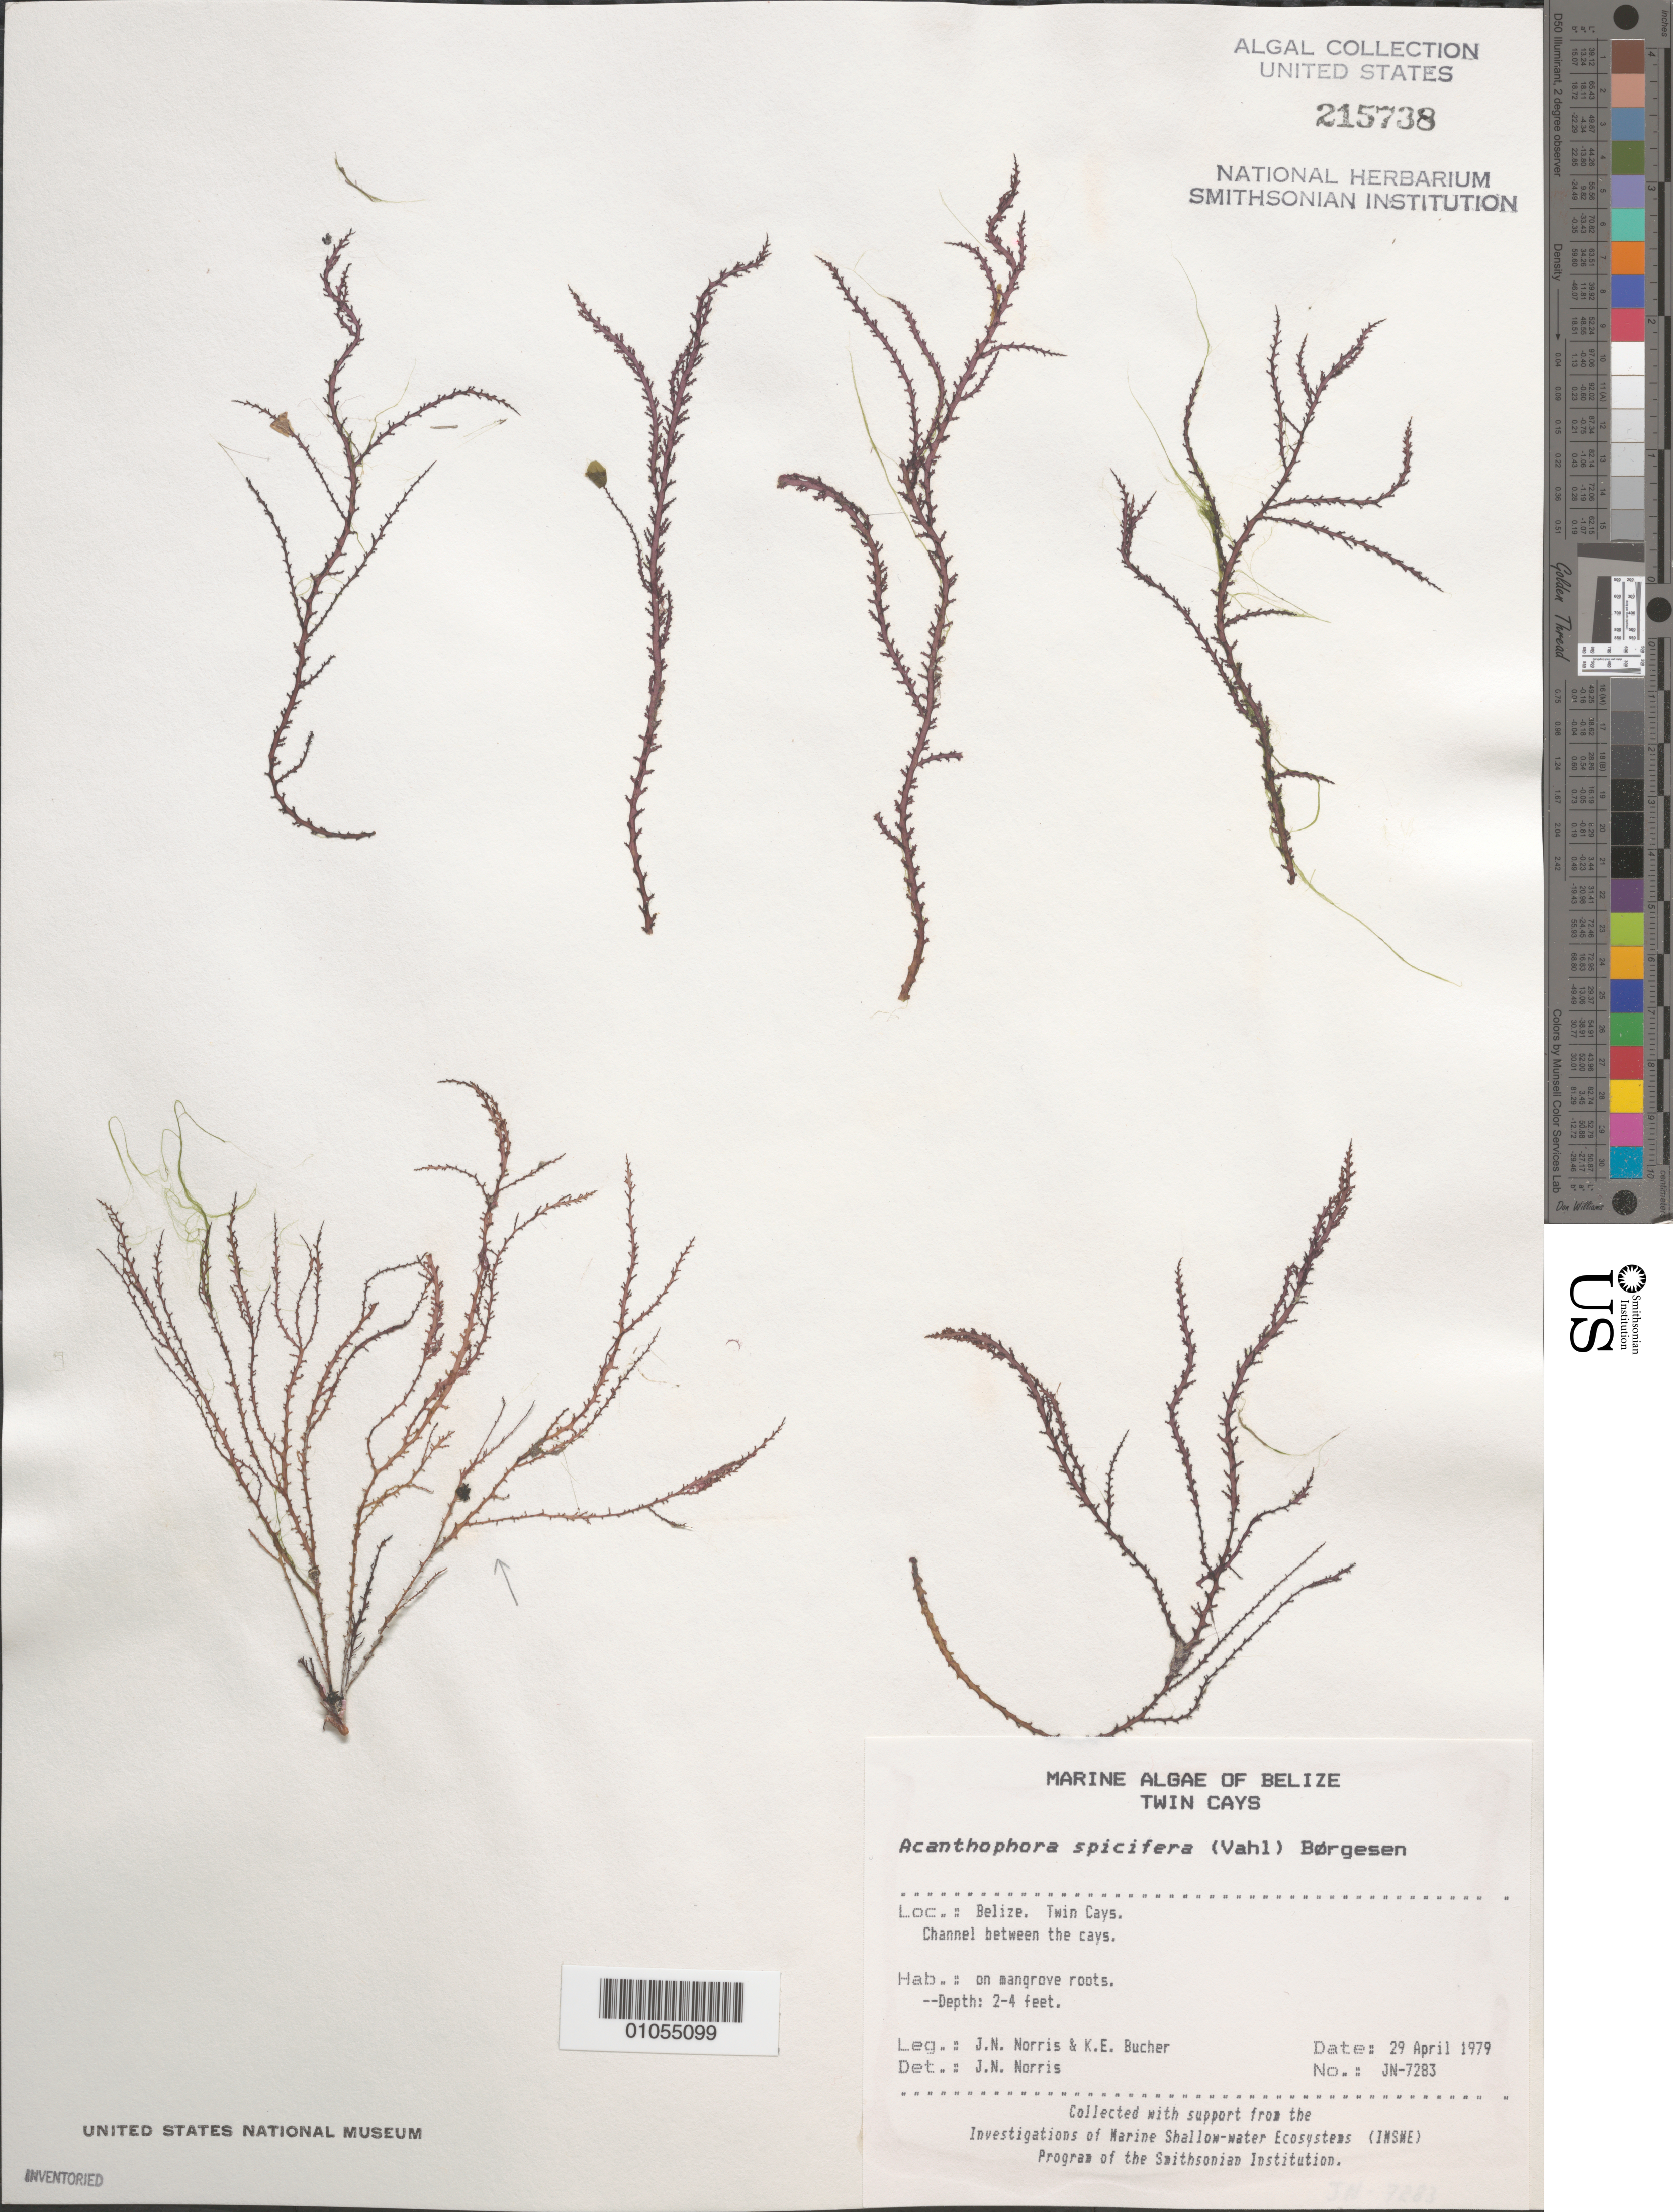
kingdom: Plantae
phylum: Rhodophyta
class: Florideophyceae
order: Ceramiales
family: Rhodomelaceae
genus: Acanthophora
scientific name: Acanthophora spicifera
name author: (Vahl) Børgesen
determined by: Norris, James N.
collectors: J. N. Norris & K. E. Bucher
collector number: JN-7283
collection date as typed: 29 Apr 1979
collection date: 1979-04-29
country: Belize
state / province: Stann Creek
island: Twin Cays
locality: Channel between Twin Cays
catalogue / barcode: US 215738